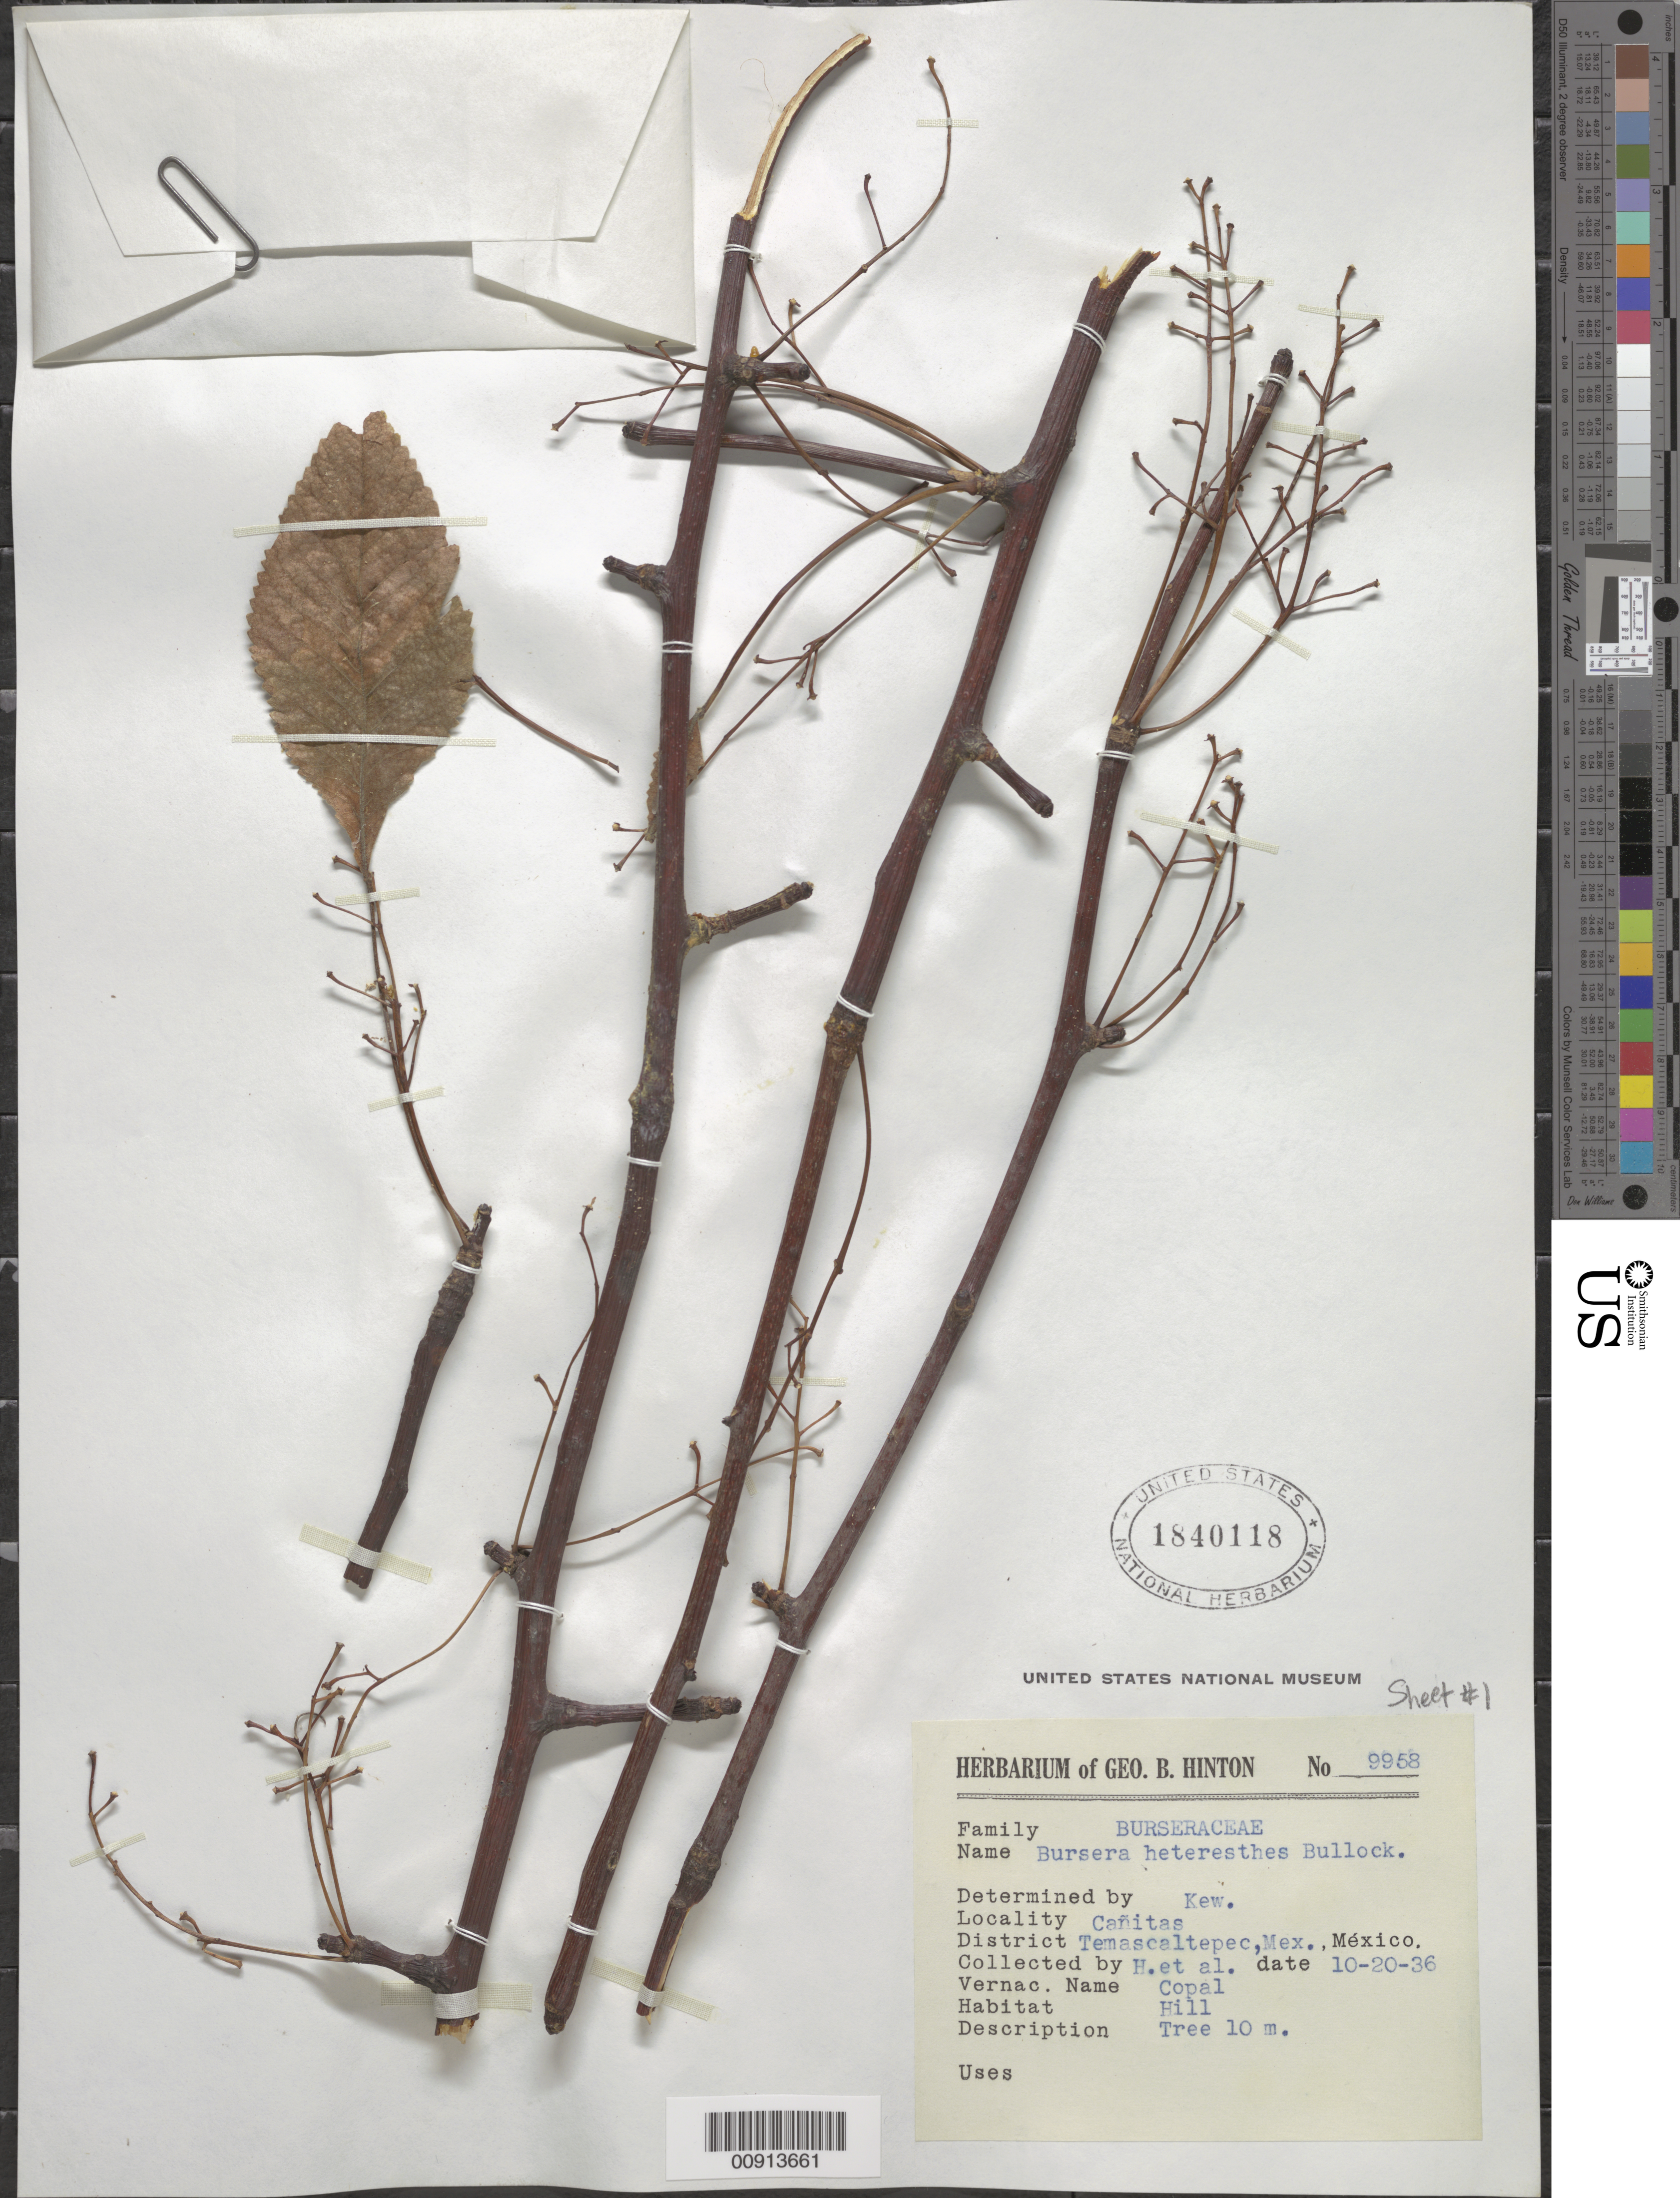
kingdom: Plantae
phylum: Tracheophyta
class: Magnoliopsida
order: Sapindales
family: Burseraceae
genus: Bursera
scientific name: Bursera heteresthes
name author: Bullock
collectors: G. B. Hinton & et al.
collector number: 9958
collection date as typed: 20 Oct 1936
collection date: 1936-10-20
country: Mexico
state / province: México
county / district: Temascaltepec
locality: Cañitas, District Temascaltepec, State of México.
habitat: Hill.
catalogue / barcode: US 1840118